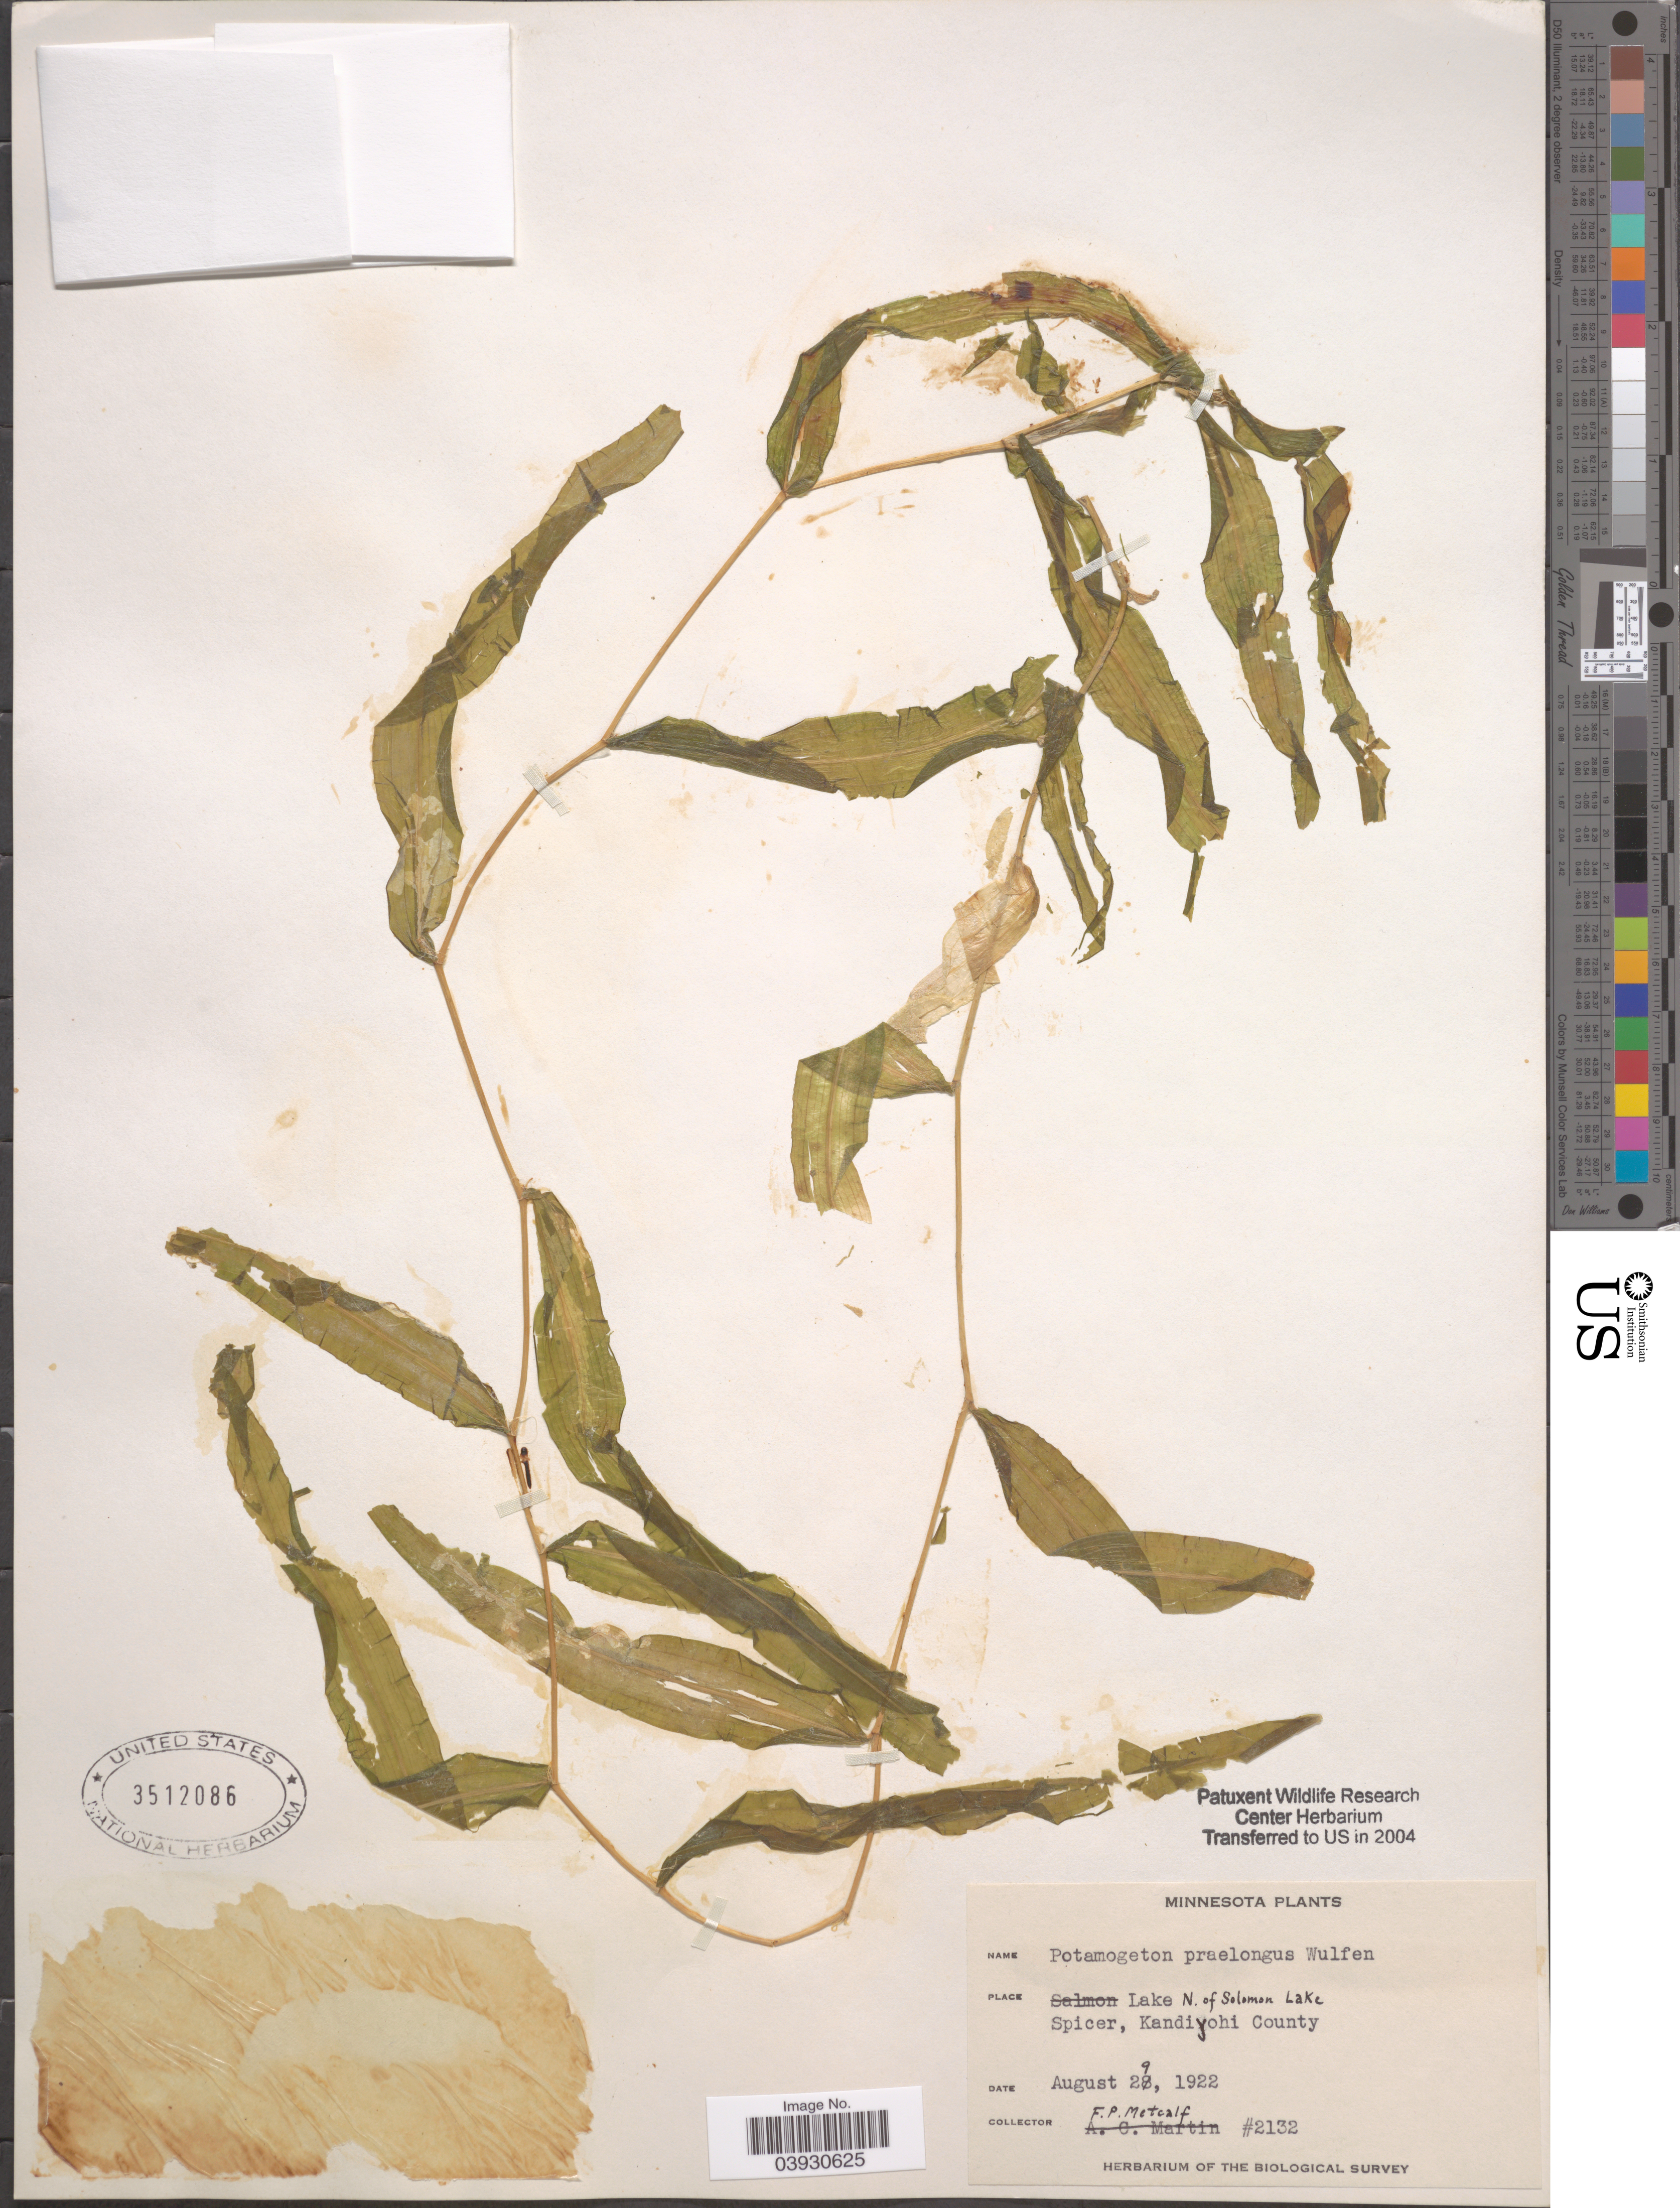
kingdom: Plantae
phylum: Tracheophyta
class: Liliopsida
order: Alismatales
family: Potamogetonaceae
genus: Potamogeton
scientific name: Potamogeton praelongus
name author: Wulfen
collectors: F. Metcalf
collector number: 2132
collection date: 1922-08-29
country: United States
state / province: Minnesota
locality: Lake N. of Solomon Lake Spicer, Kandiyohi County.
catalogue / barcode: US 3512086